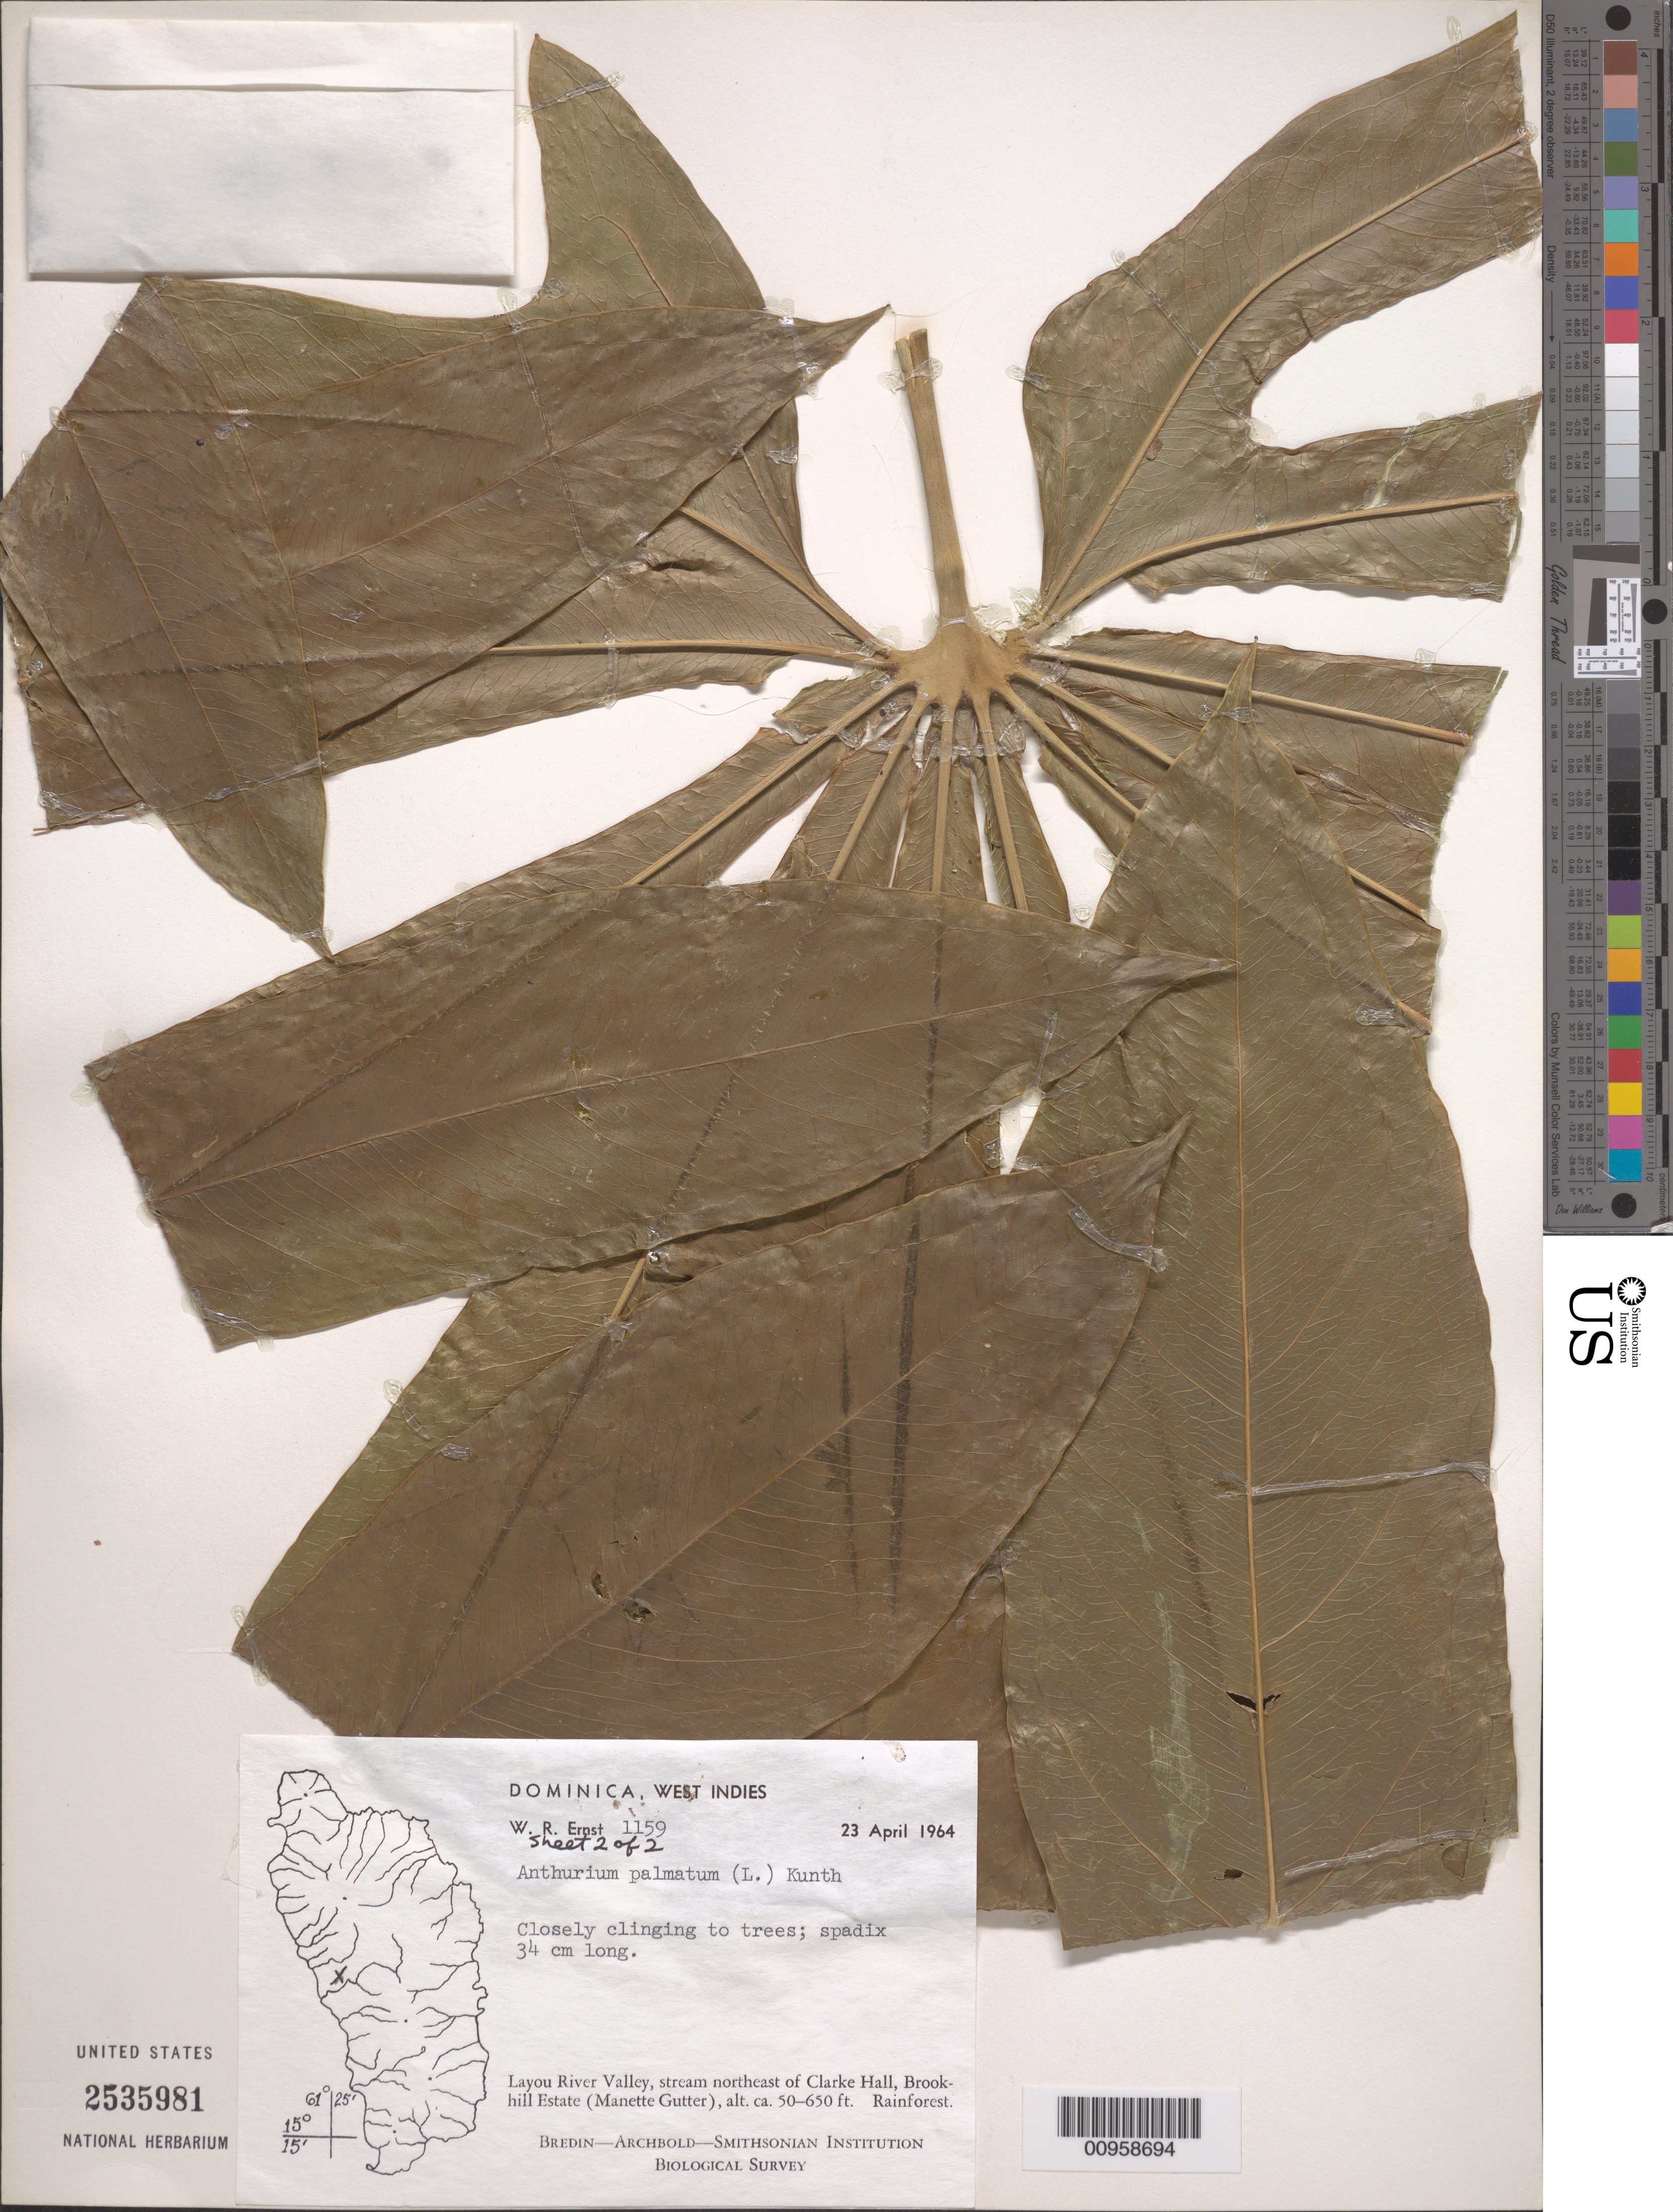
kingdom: Plantae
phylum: Tracheophyta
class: Liliopsida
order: Alismatales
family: Araceae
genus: Anthurium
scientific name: Anthurium palmatum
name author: (L.) Schott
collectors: W. R. Ernst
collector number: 1159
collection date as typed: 23 Apr 1964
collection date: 1964-04-23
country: Dominica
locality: Layou River Valley, stream northeast of Clarke Hall, Brookhill Estate (Manette Gutter)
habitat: Closely clinging to trees in rainforest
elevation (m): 15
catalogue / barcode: US 2535981